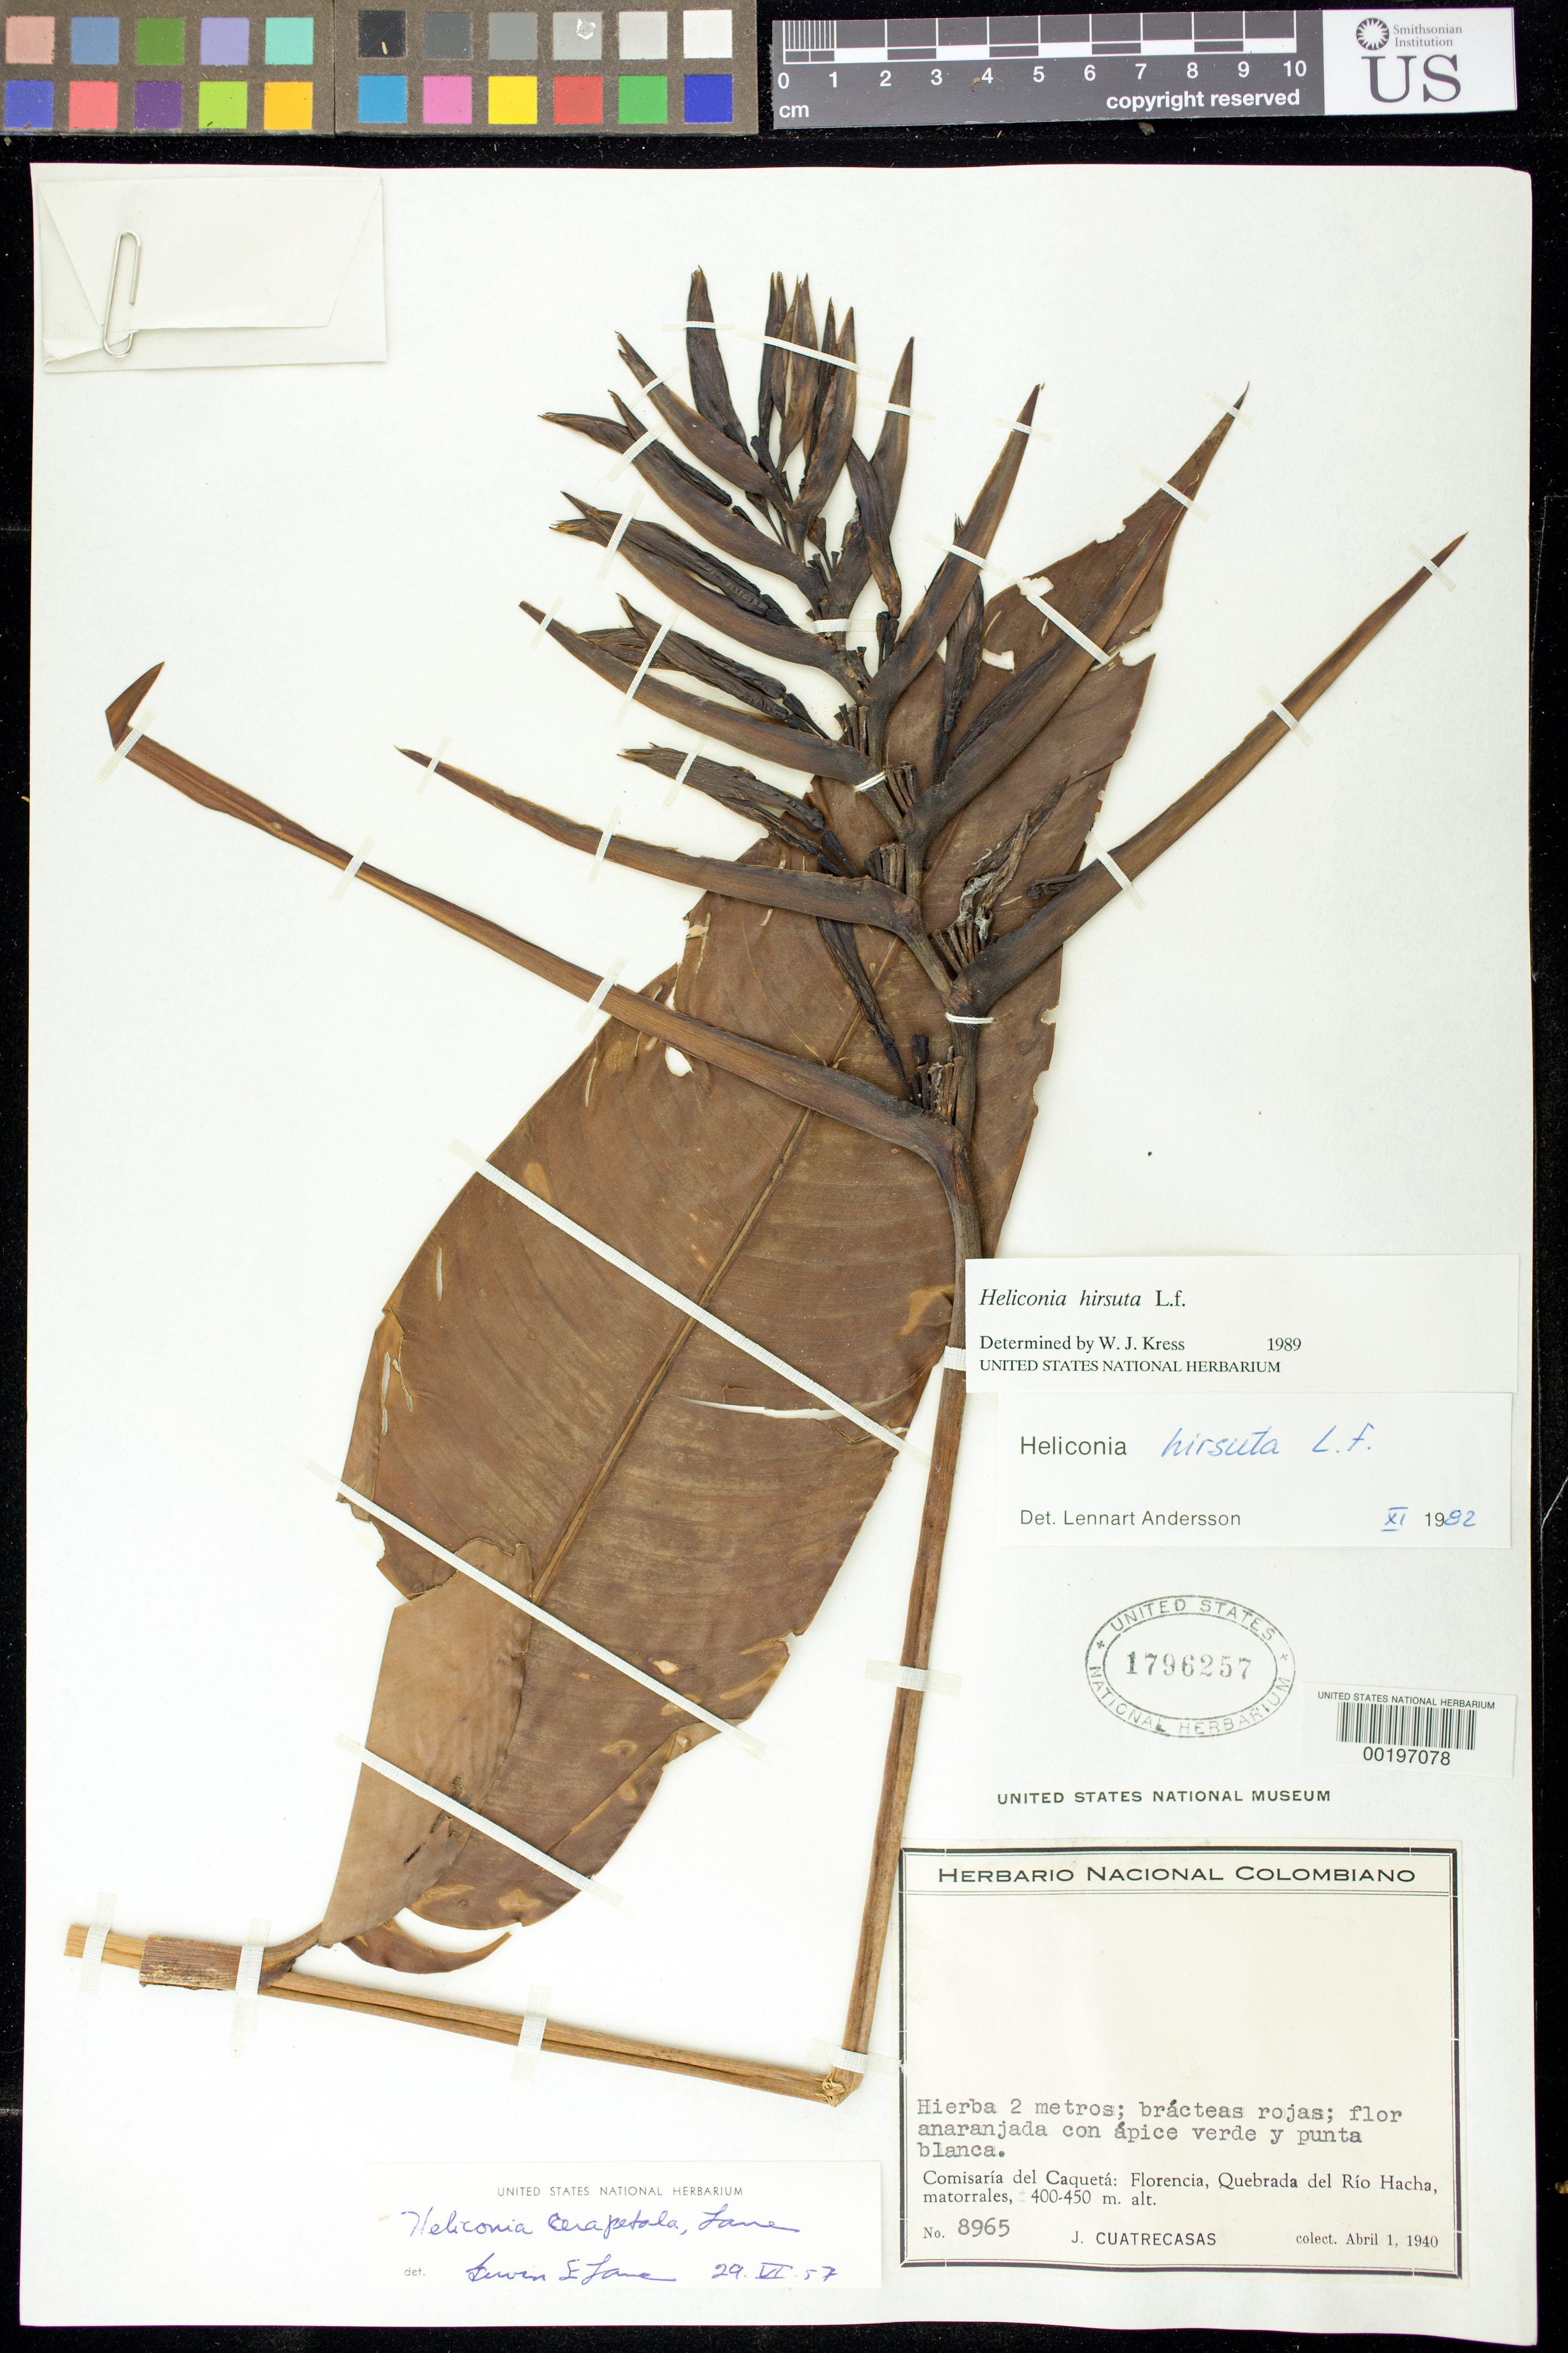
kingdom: Plantae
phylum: Tracheophyta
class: Liliopsida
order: Zingiberales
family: Heliconiaceae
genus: Heliconia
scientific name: Heliconia hirsuta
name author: L. f.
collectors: J. Cuatrecasas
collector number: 8965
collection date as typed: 01 Apr 1940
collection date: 1940-04-01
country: Colombia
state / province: Caquetá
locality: Florencia, Quebrada del Rio Hacha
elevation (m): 400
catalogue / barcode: US 1796257